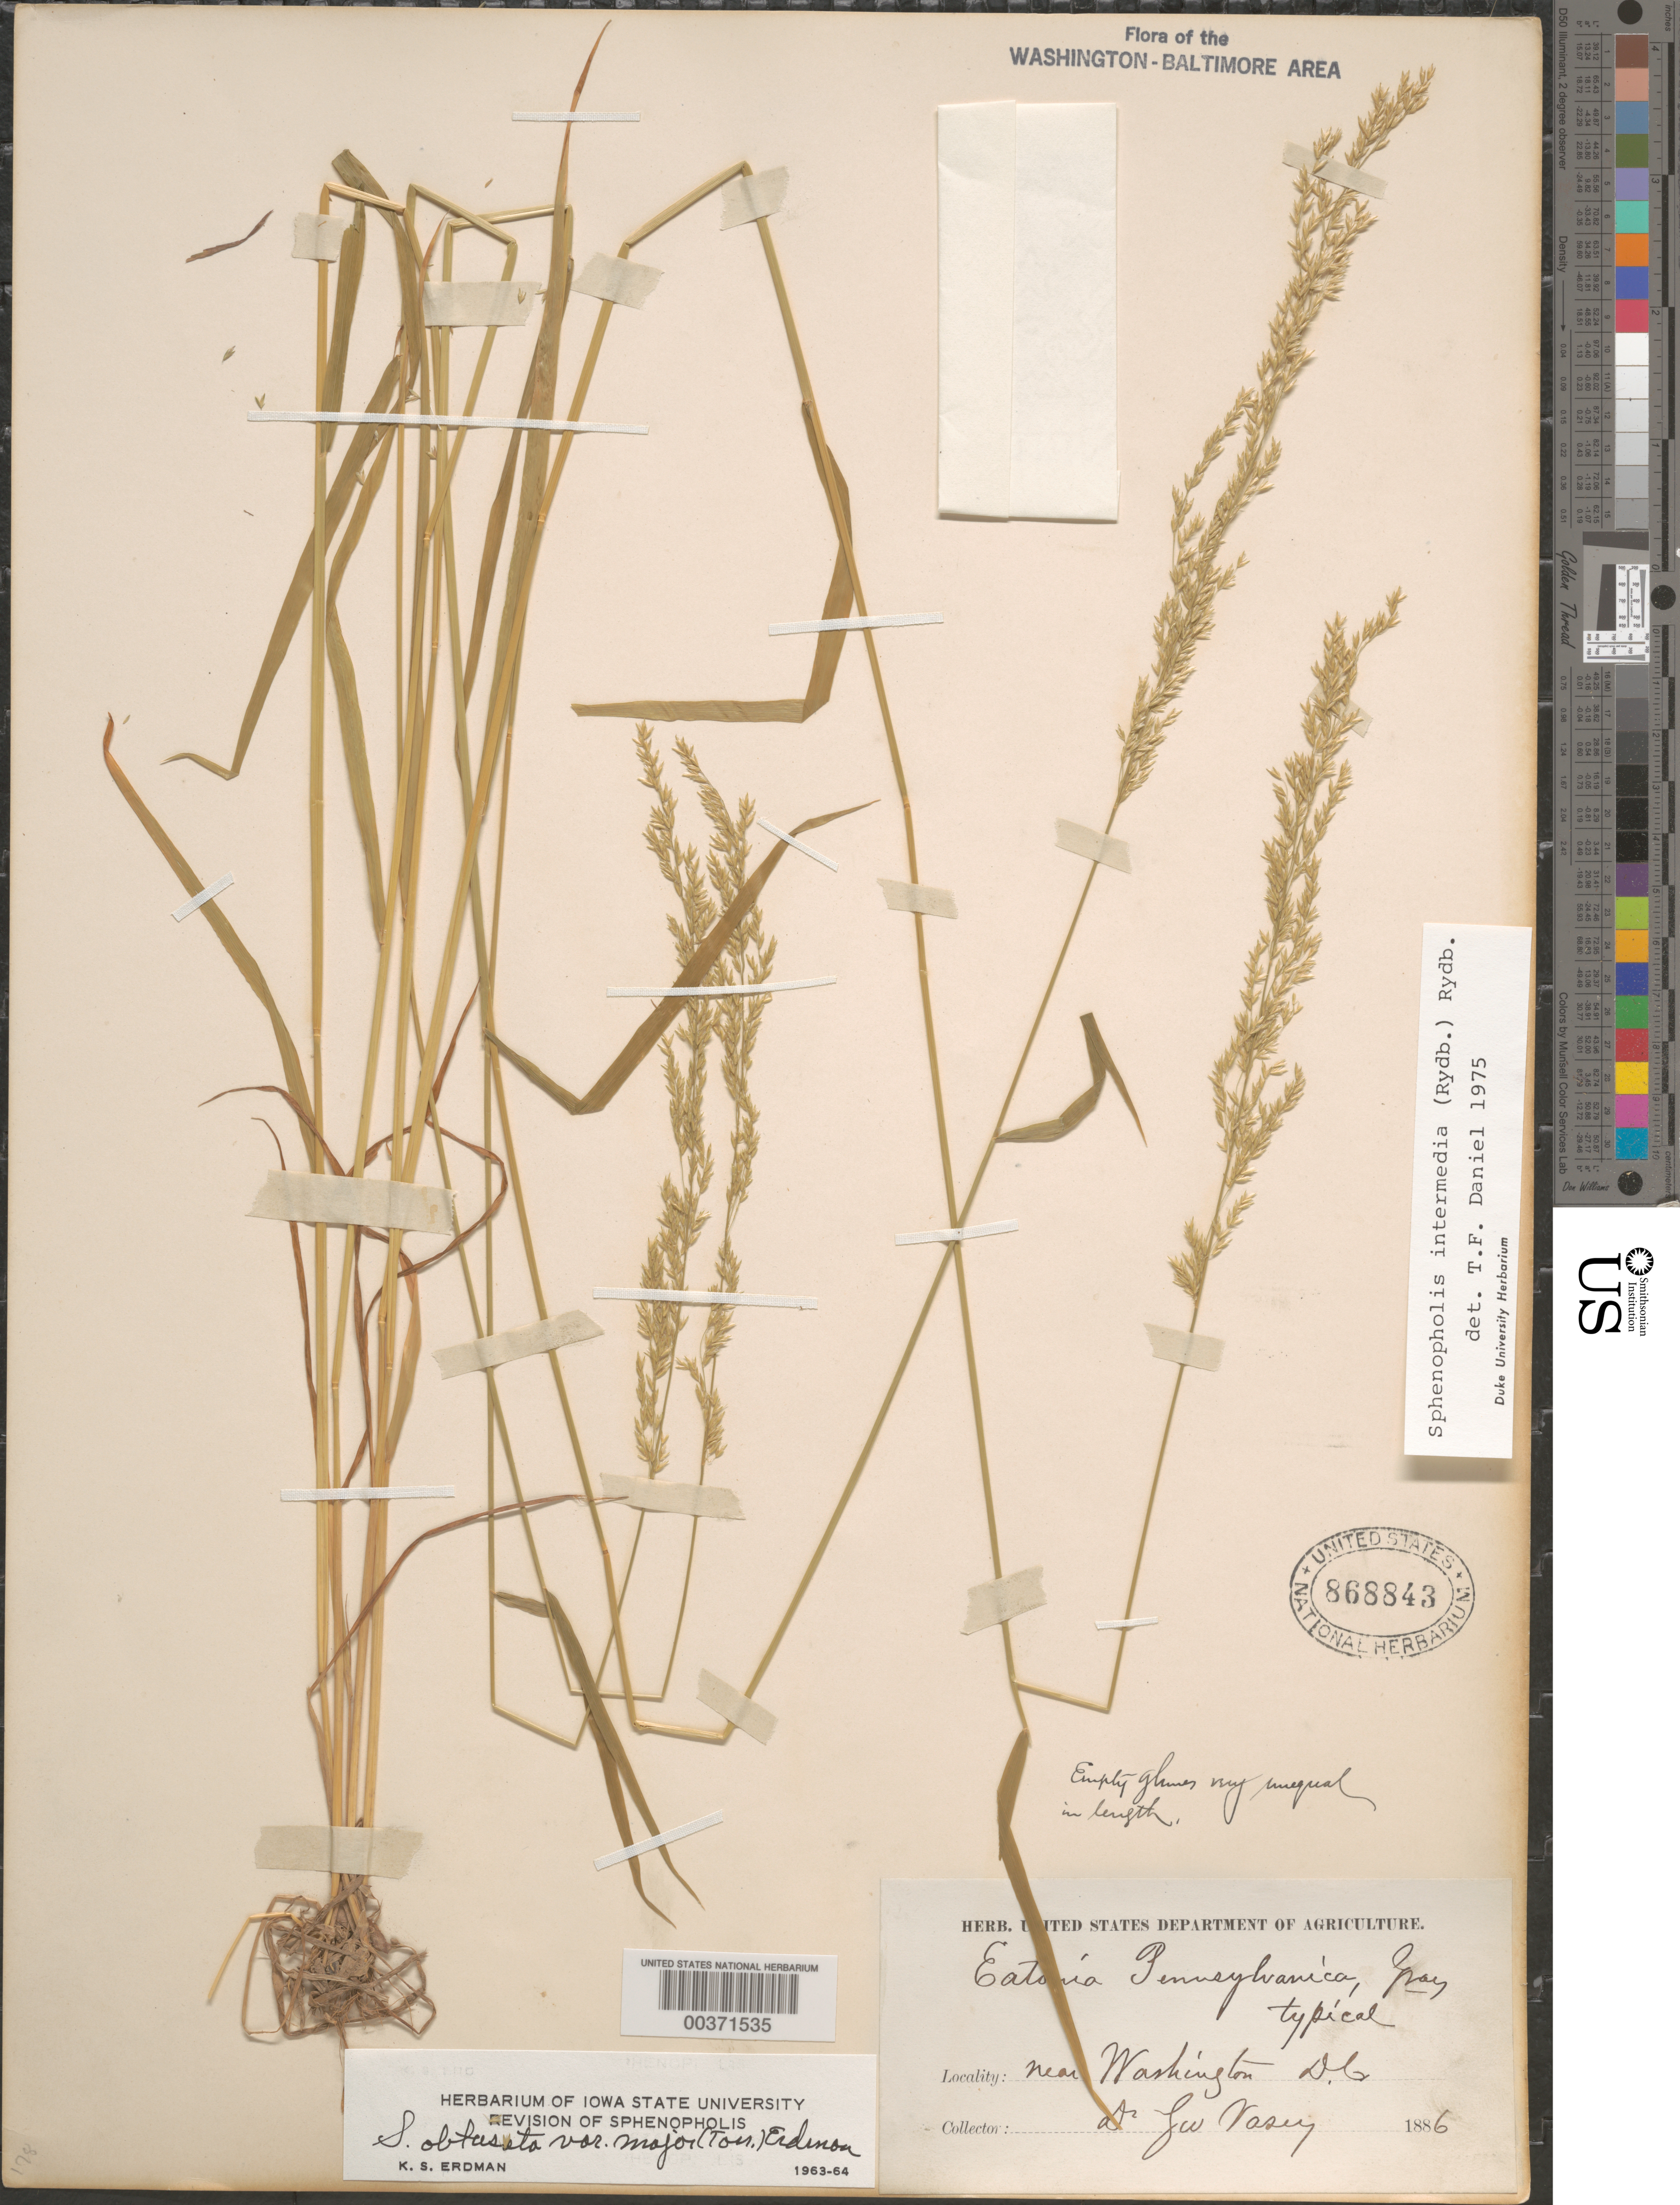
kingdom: Plantae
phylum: Tracheophyta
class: Liliopsida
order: Poales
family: Poaceae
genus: Sphenopholis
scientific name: Sphenopholis intermedia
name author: (Rydb.) Rydb.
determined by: Daniel, Thomas F.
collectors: G. Vasey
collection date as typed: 1886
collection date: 1886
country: United States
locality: Near Washington DC and vicinity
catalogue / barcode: US 868843